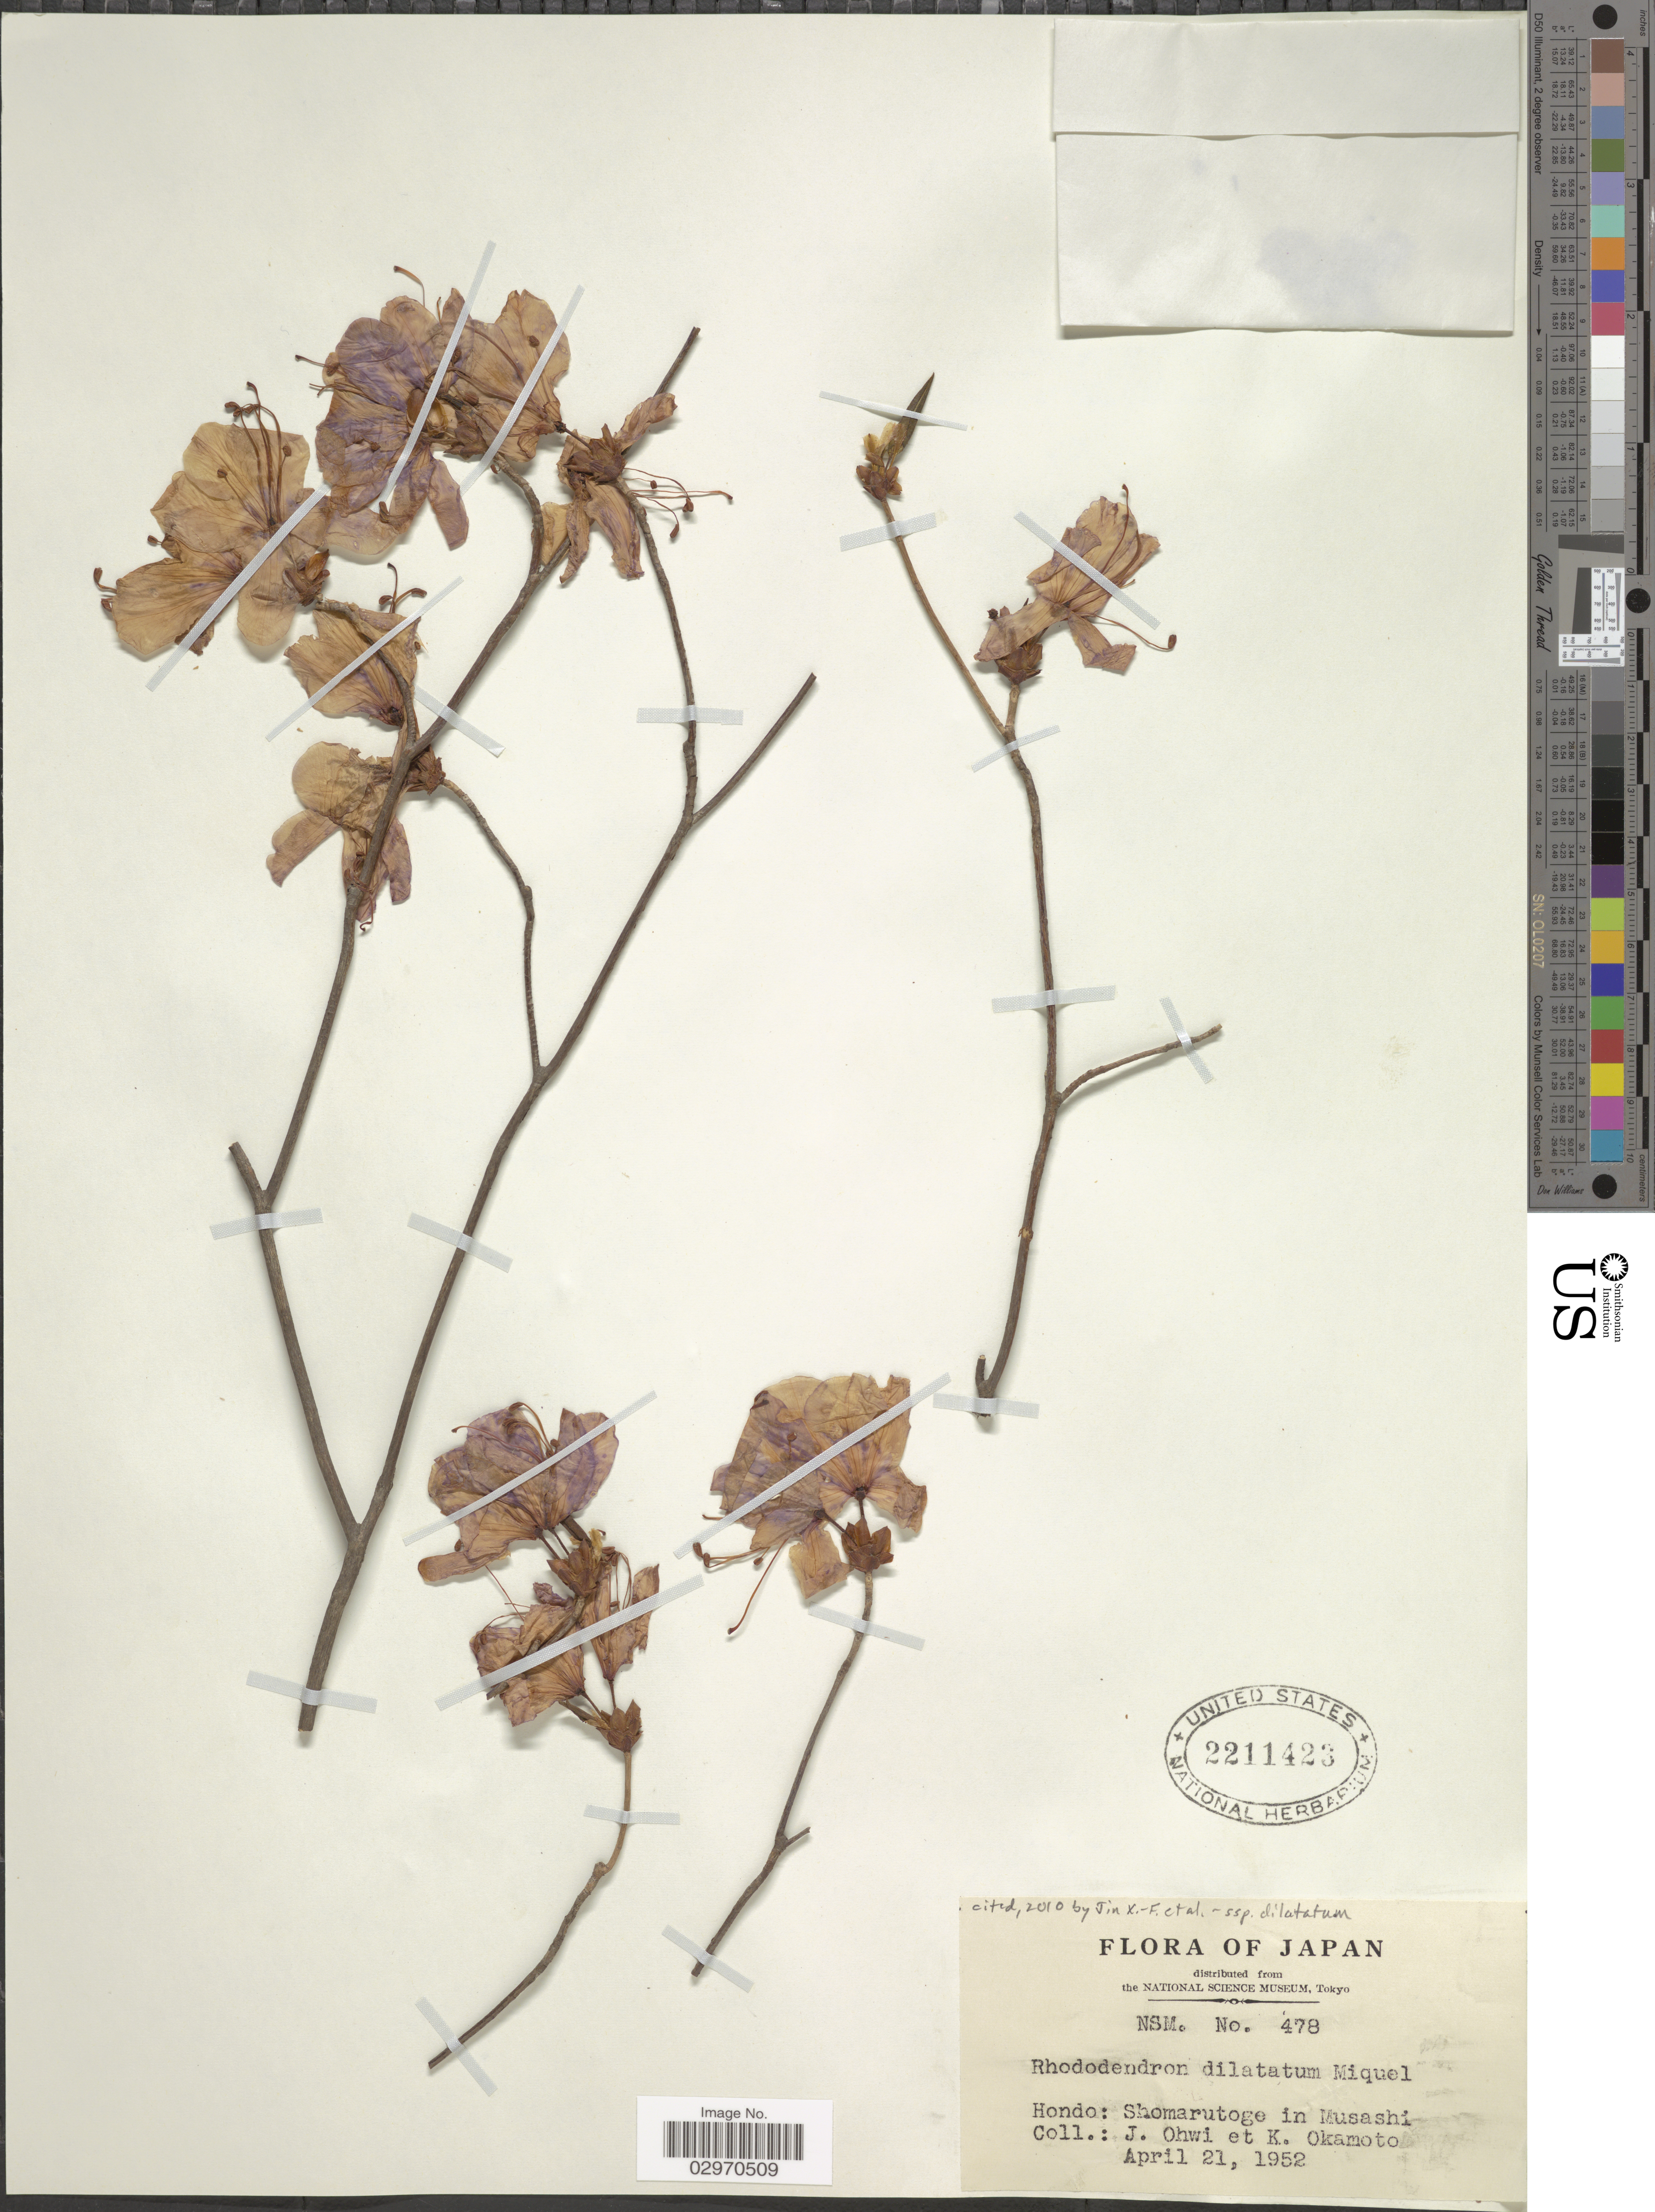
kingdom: Plantae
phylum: Tracheophyta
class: Magnoliopsida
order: Ericales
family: Ericaceae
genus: Rhododendron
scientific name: Rhododendron dilatatum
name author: Miq.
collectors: J. Ohwi & K. Okamoto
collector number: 478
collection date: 1952-04-21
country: Japan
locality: Hondo: Shomarutoge in Musashi.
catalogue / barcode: US 2211423